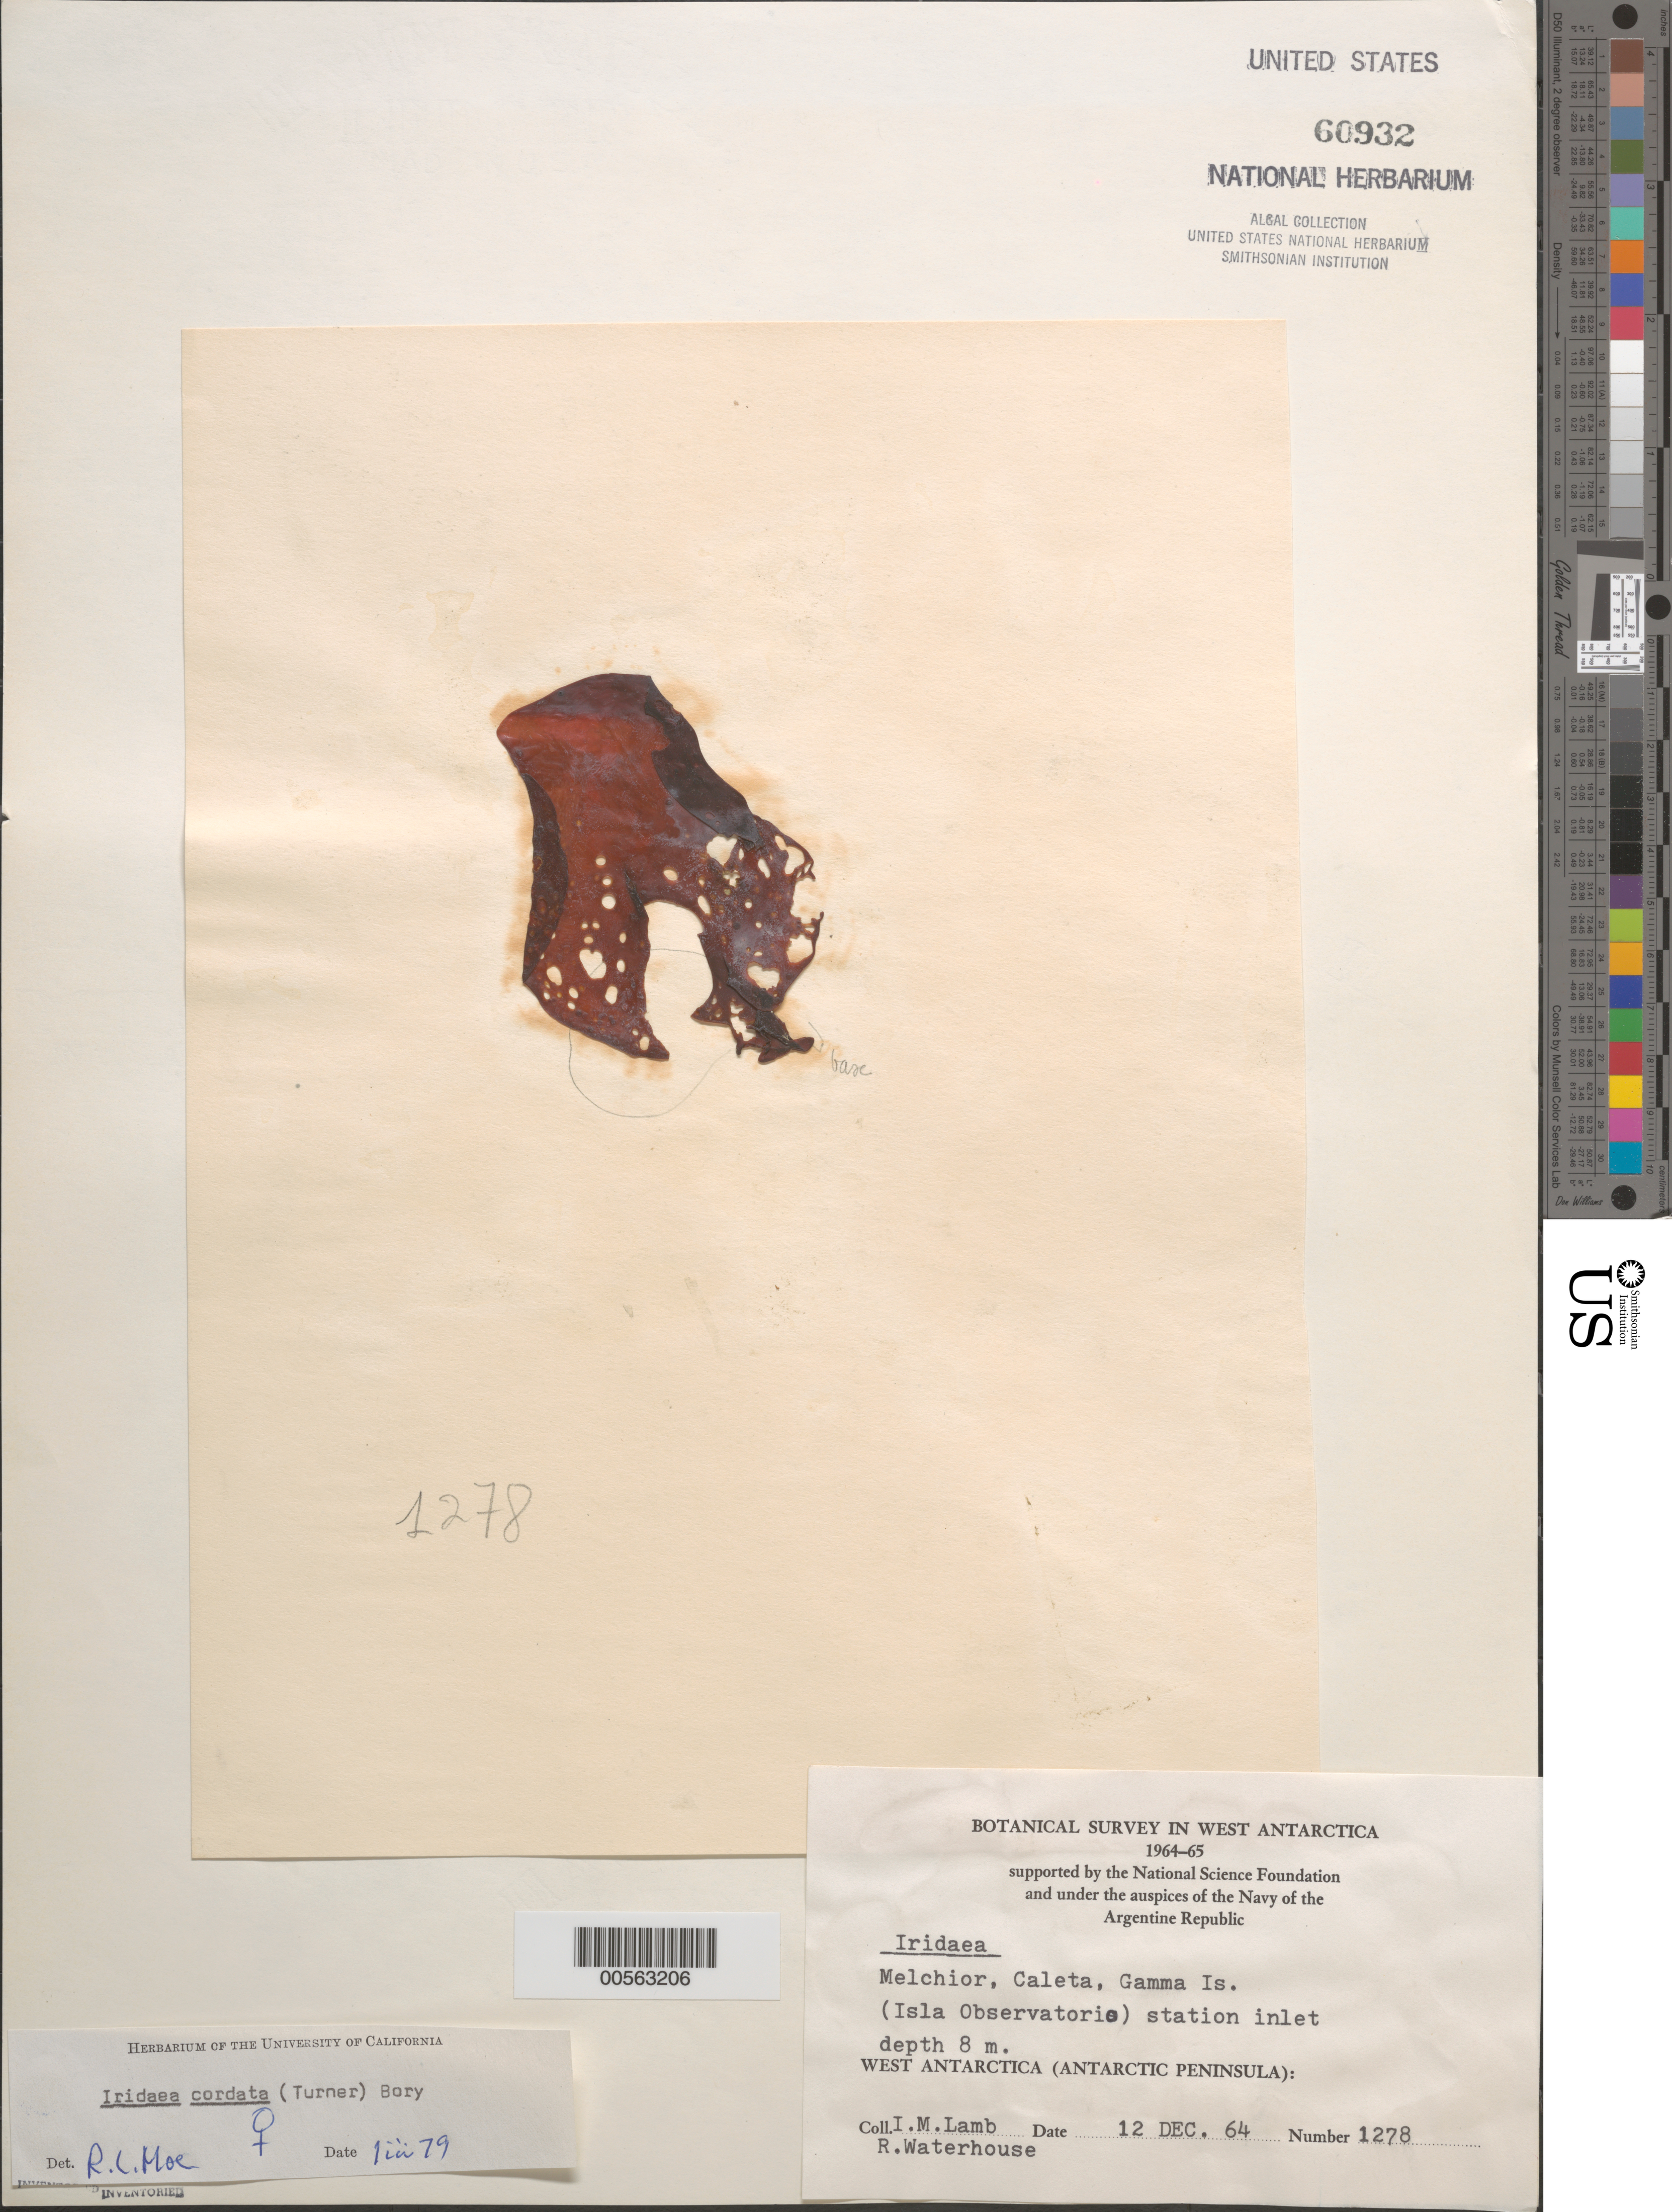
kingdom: Plantae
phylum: Rhodophyta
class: Florideophyceae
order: Gigartinales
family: Gigartinaceae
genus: Iridaea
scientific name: Iridaea cordata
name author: (Turner) Bory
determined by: Moe, R. L.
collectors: I. M. Lamb & R. Waterhouse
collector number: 1278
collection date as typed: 12 Dec 1964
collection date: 1964-12-12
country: Antarctica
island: Gamma Island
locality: Melchior Caleta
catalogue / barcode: US 60932